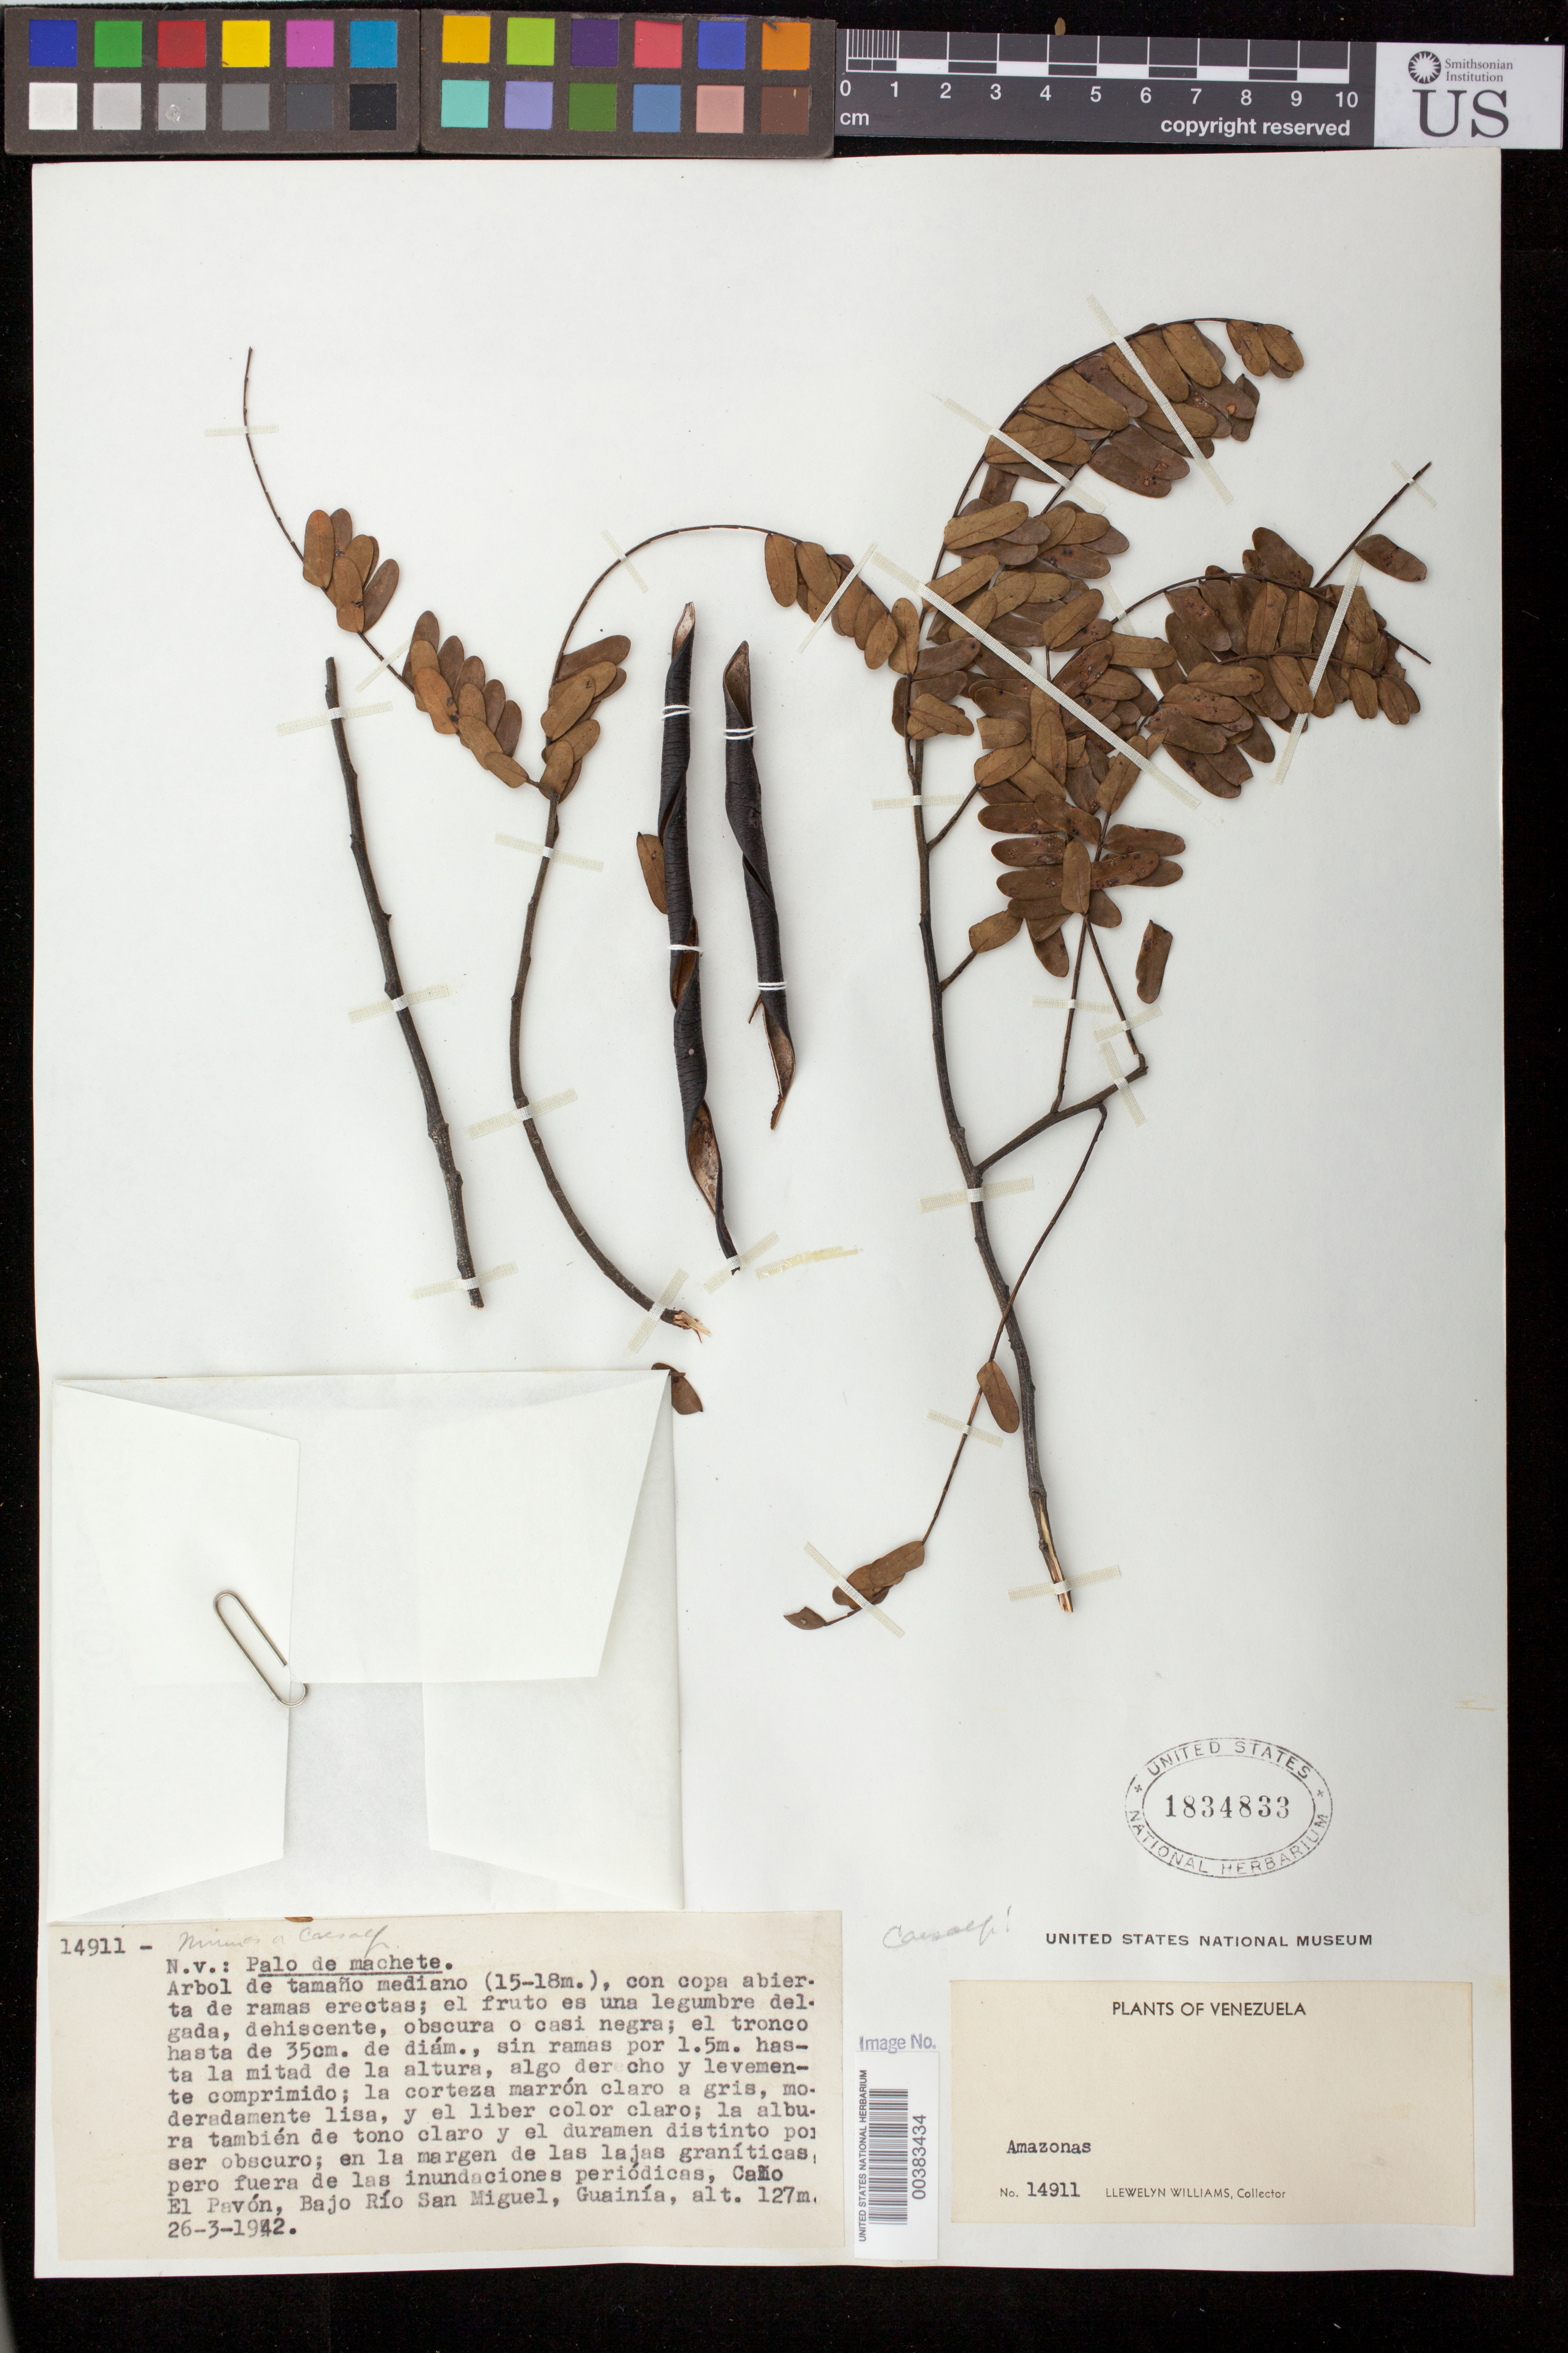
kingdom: Plantae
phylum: Tracheophyta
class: Magnoliopsida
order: Fabales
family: Fabaceae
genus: Caesalpinia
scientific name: Caesalpinia sp.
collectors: Ll. Williams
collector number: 14911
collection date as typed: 26 Mar 1942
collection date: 1942-03-26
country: Venezuela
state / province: Amazonas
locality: Cano El Pavon, Bajo Rio San Miguel, Guainia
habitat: En la margen de las lajas graniticas pero fuera de las inundacions periodicas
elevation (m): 127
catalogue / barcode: US 1834833